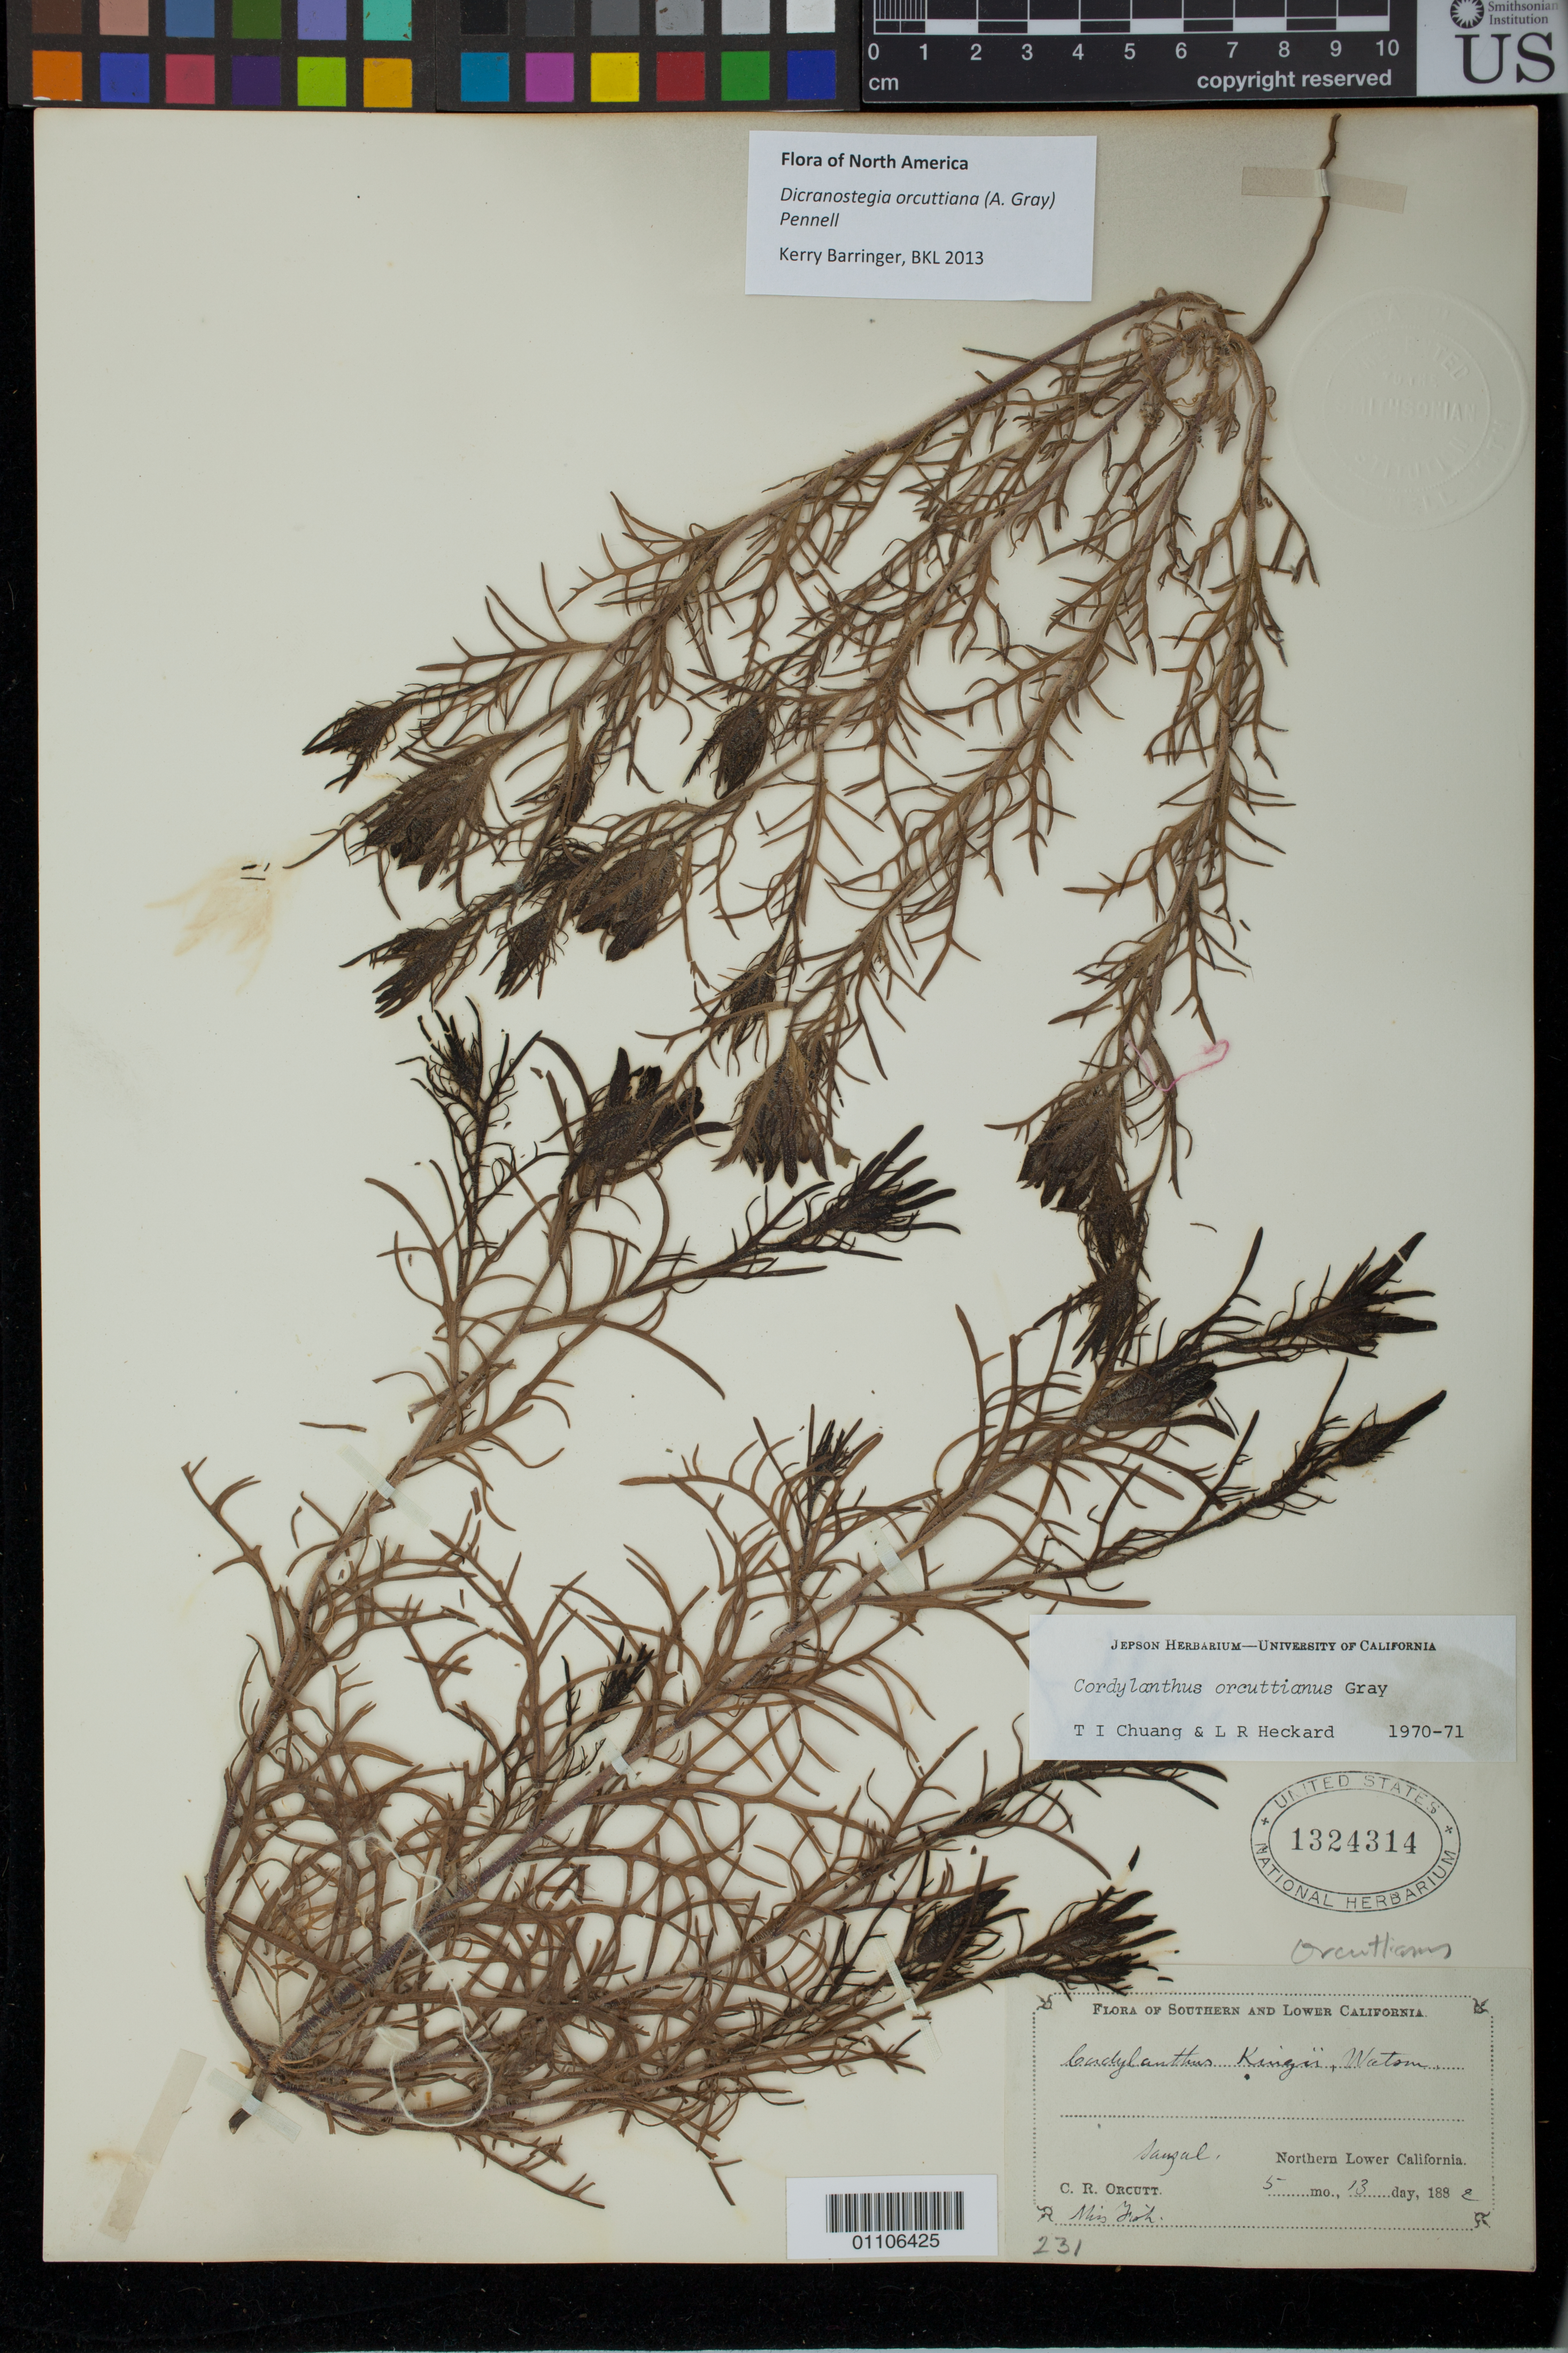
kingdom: Plantae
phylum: Tracheophyta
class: Magnoliopsida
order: Lamiales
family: Orobanchaceae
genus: Cordylanthus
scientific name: Cordylanthus orcuttianus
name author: A. Gray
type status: Possible Type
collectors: C. R. Orcutt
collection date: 1882-05-13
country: Mexico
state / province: Baja California Norte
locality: Sauzal, Northern Lower California.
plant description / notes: Specimen returned from loan to Kerry Barringer (2013) in folder stating "isotype of Cordylanthus orcuttianus A. Gray?" but specimen not annotated as such. Protologue, "Lower California, about 70 miles below the U.S. boundary, H.C. Orcutt and son." [Note that locality on label, [El] Sauzal, is ca. 70 miles south of the US/Mexico border.]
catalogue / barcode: US 1324314